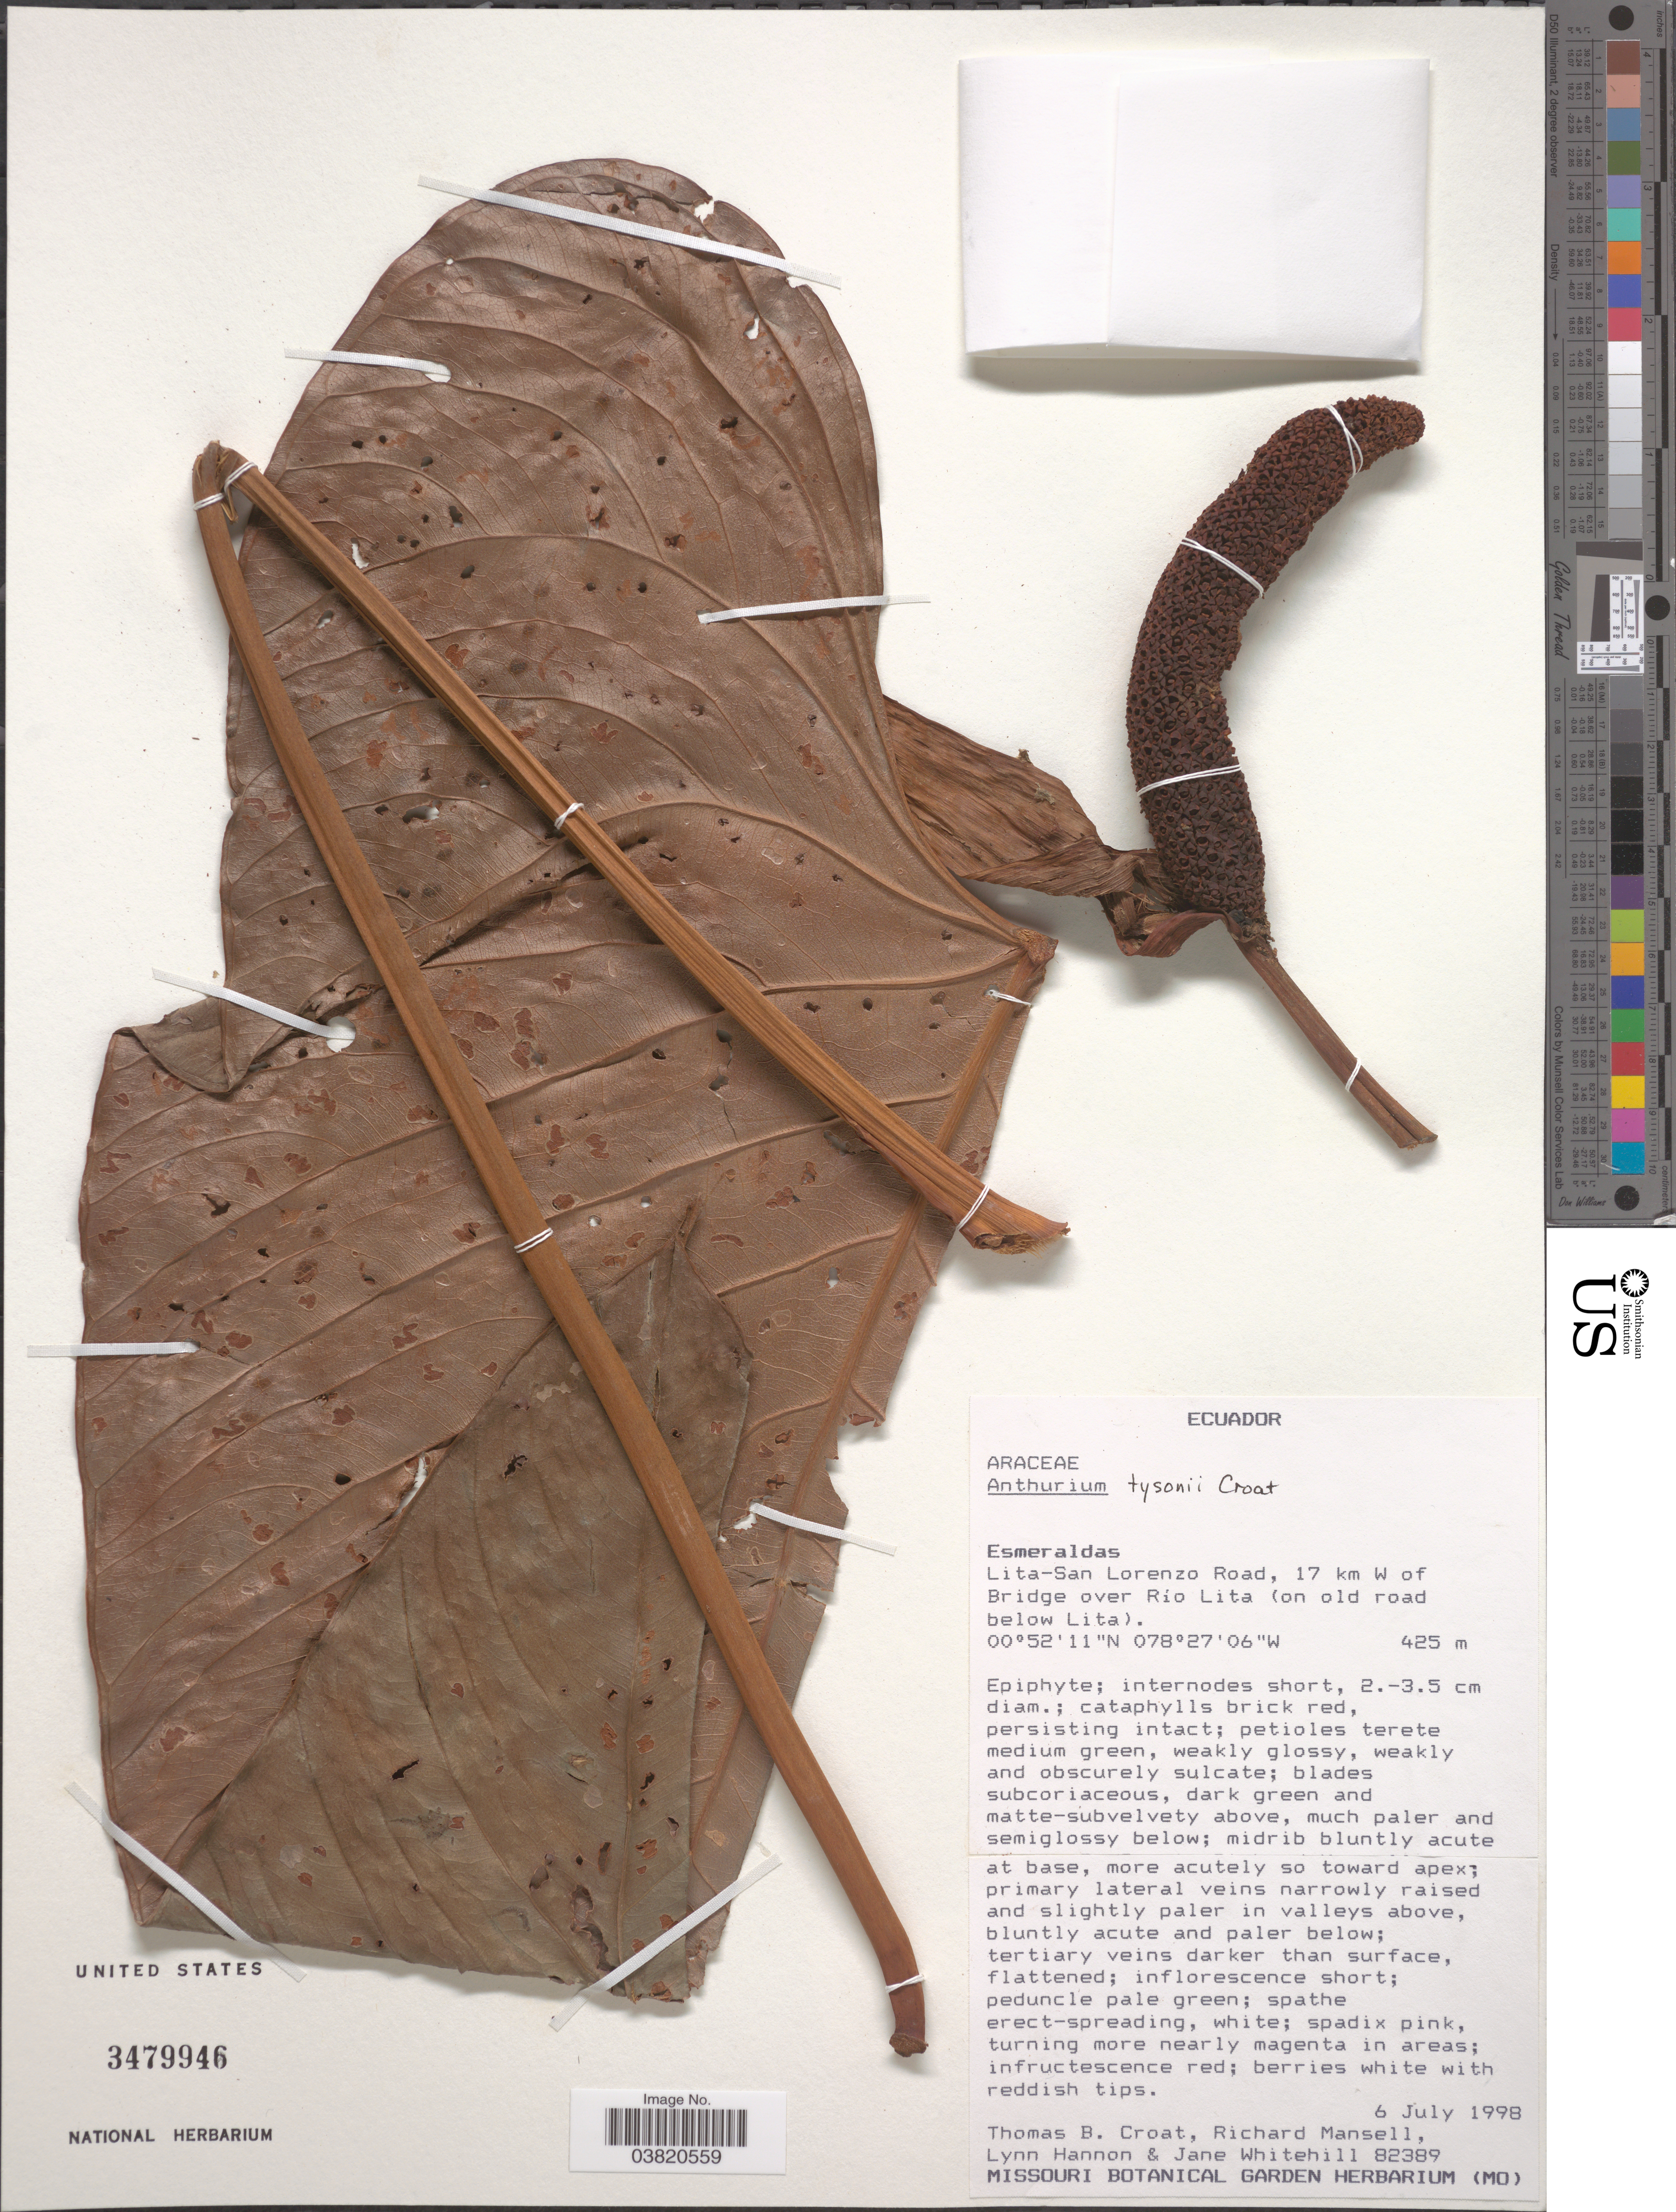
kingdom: Plantae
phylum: Tracheophyta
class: Liliopsida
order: Alismatales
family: Araceae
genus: Anthurium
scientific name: Anthurium tysonii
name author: Croat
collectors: T. B. Croat, R. Mansell, L. Hannon & J. Whitehill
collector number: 82389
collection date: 1998-07-06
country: Ecuador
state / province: Esmeraldas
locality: Lita-San Lorenzo Road, 17 km W of Bridge over Río Lita (on old road below Lita).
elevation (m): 425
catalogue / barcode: US 3479946